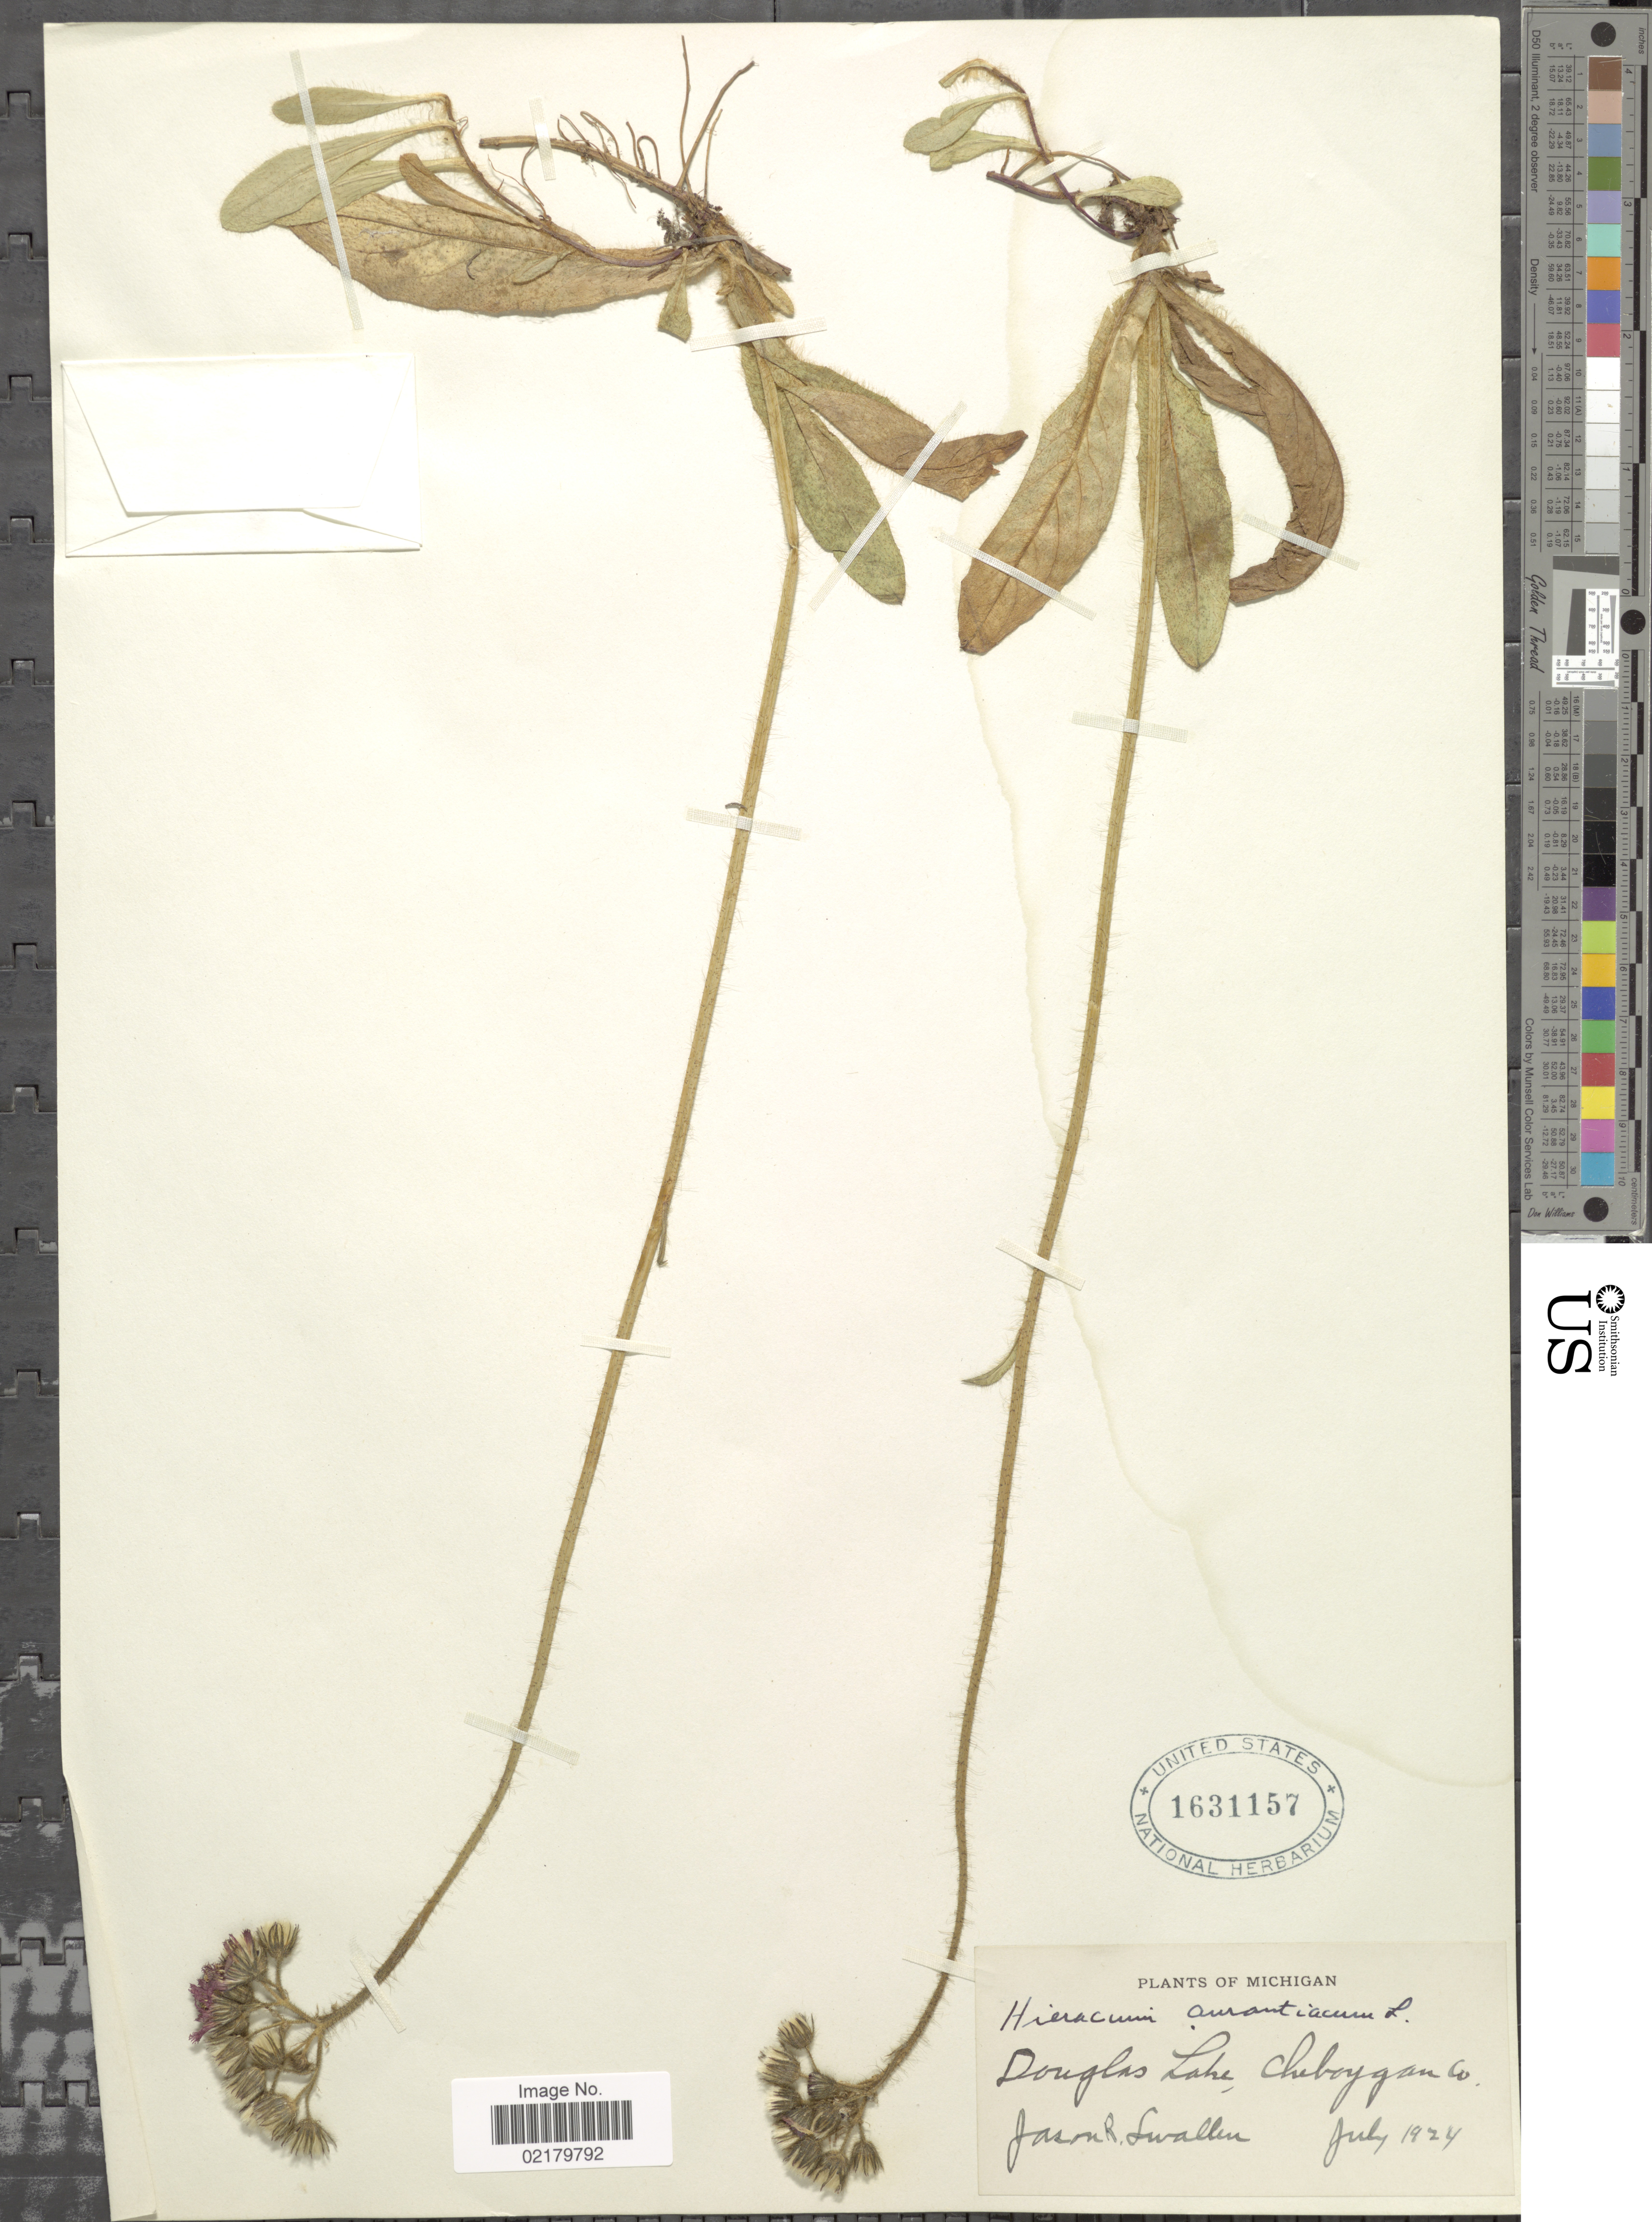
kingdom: Plantae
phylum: Tracheophyta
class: Magnoliopsida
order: Asterales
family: Asteraceae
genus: Pilosella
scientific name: Pilosella aurantiaca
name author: (L.) F.W. Schultz & Sch. Bip.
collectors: J. R. Swallen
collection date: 1924-07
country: United States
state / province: Michigan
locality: Douglas Lake, Chebouygan Co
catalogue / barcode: US 1631157